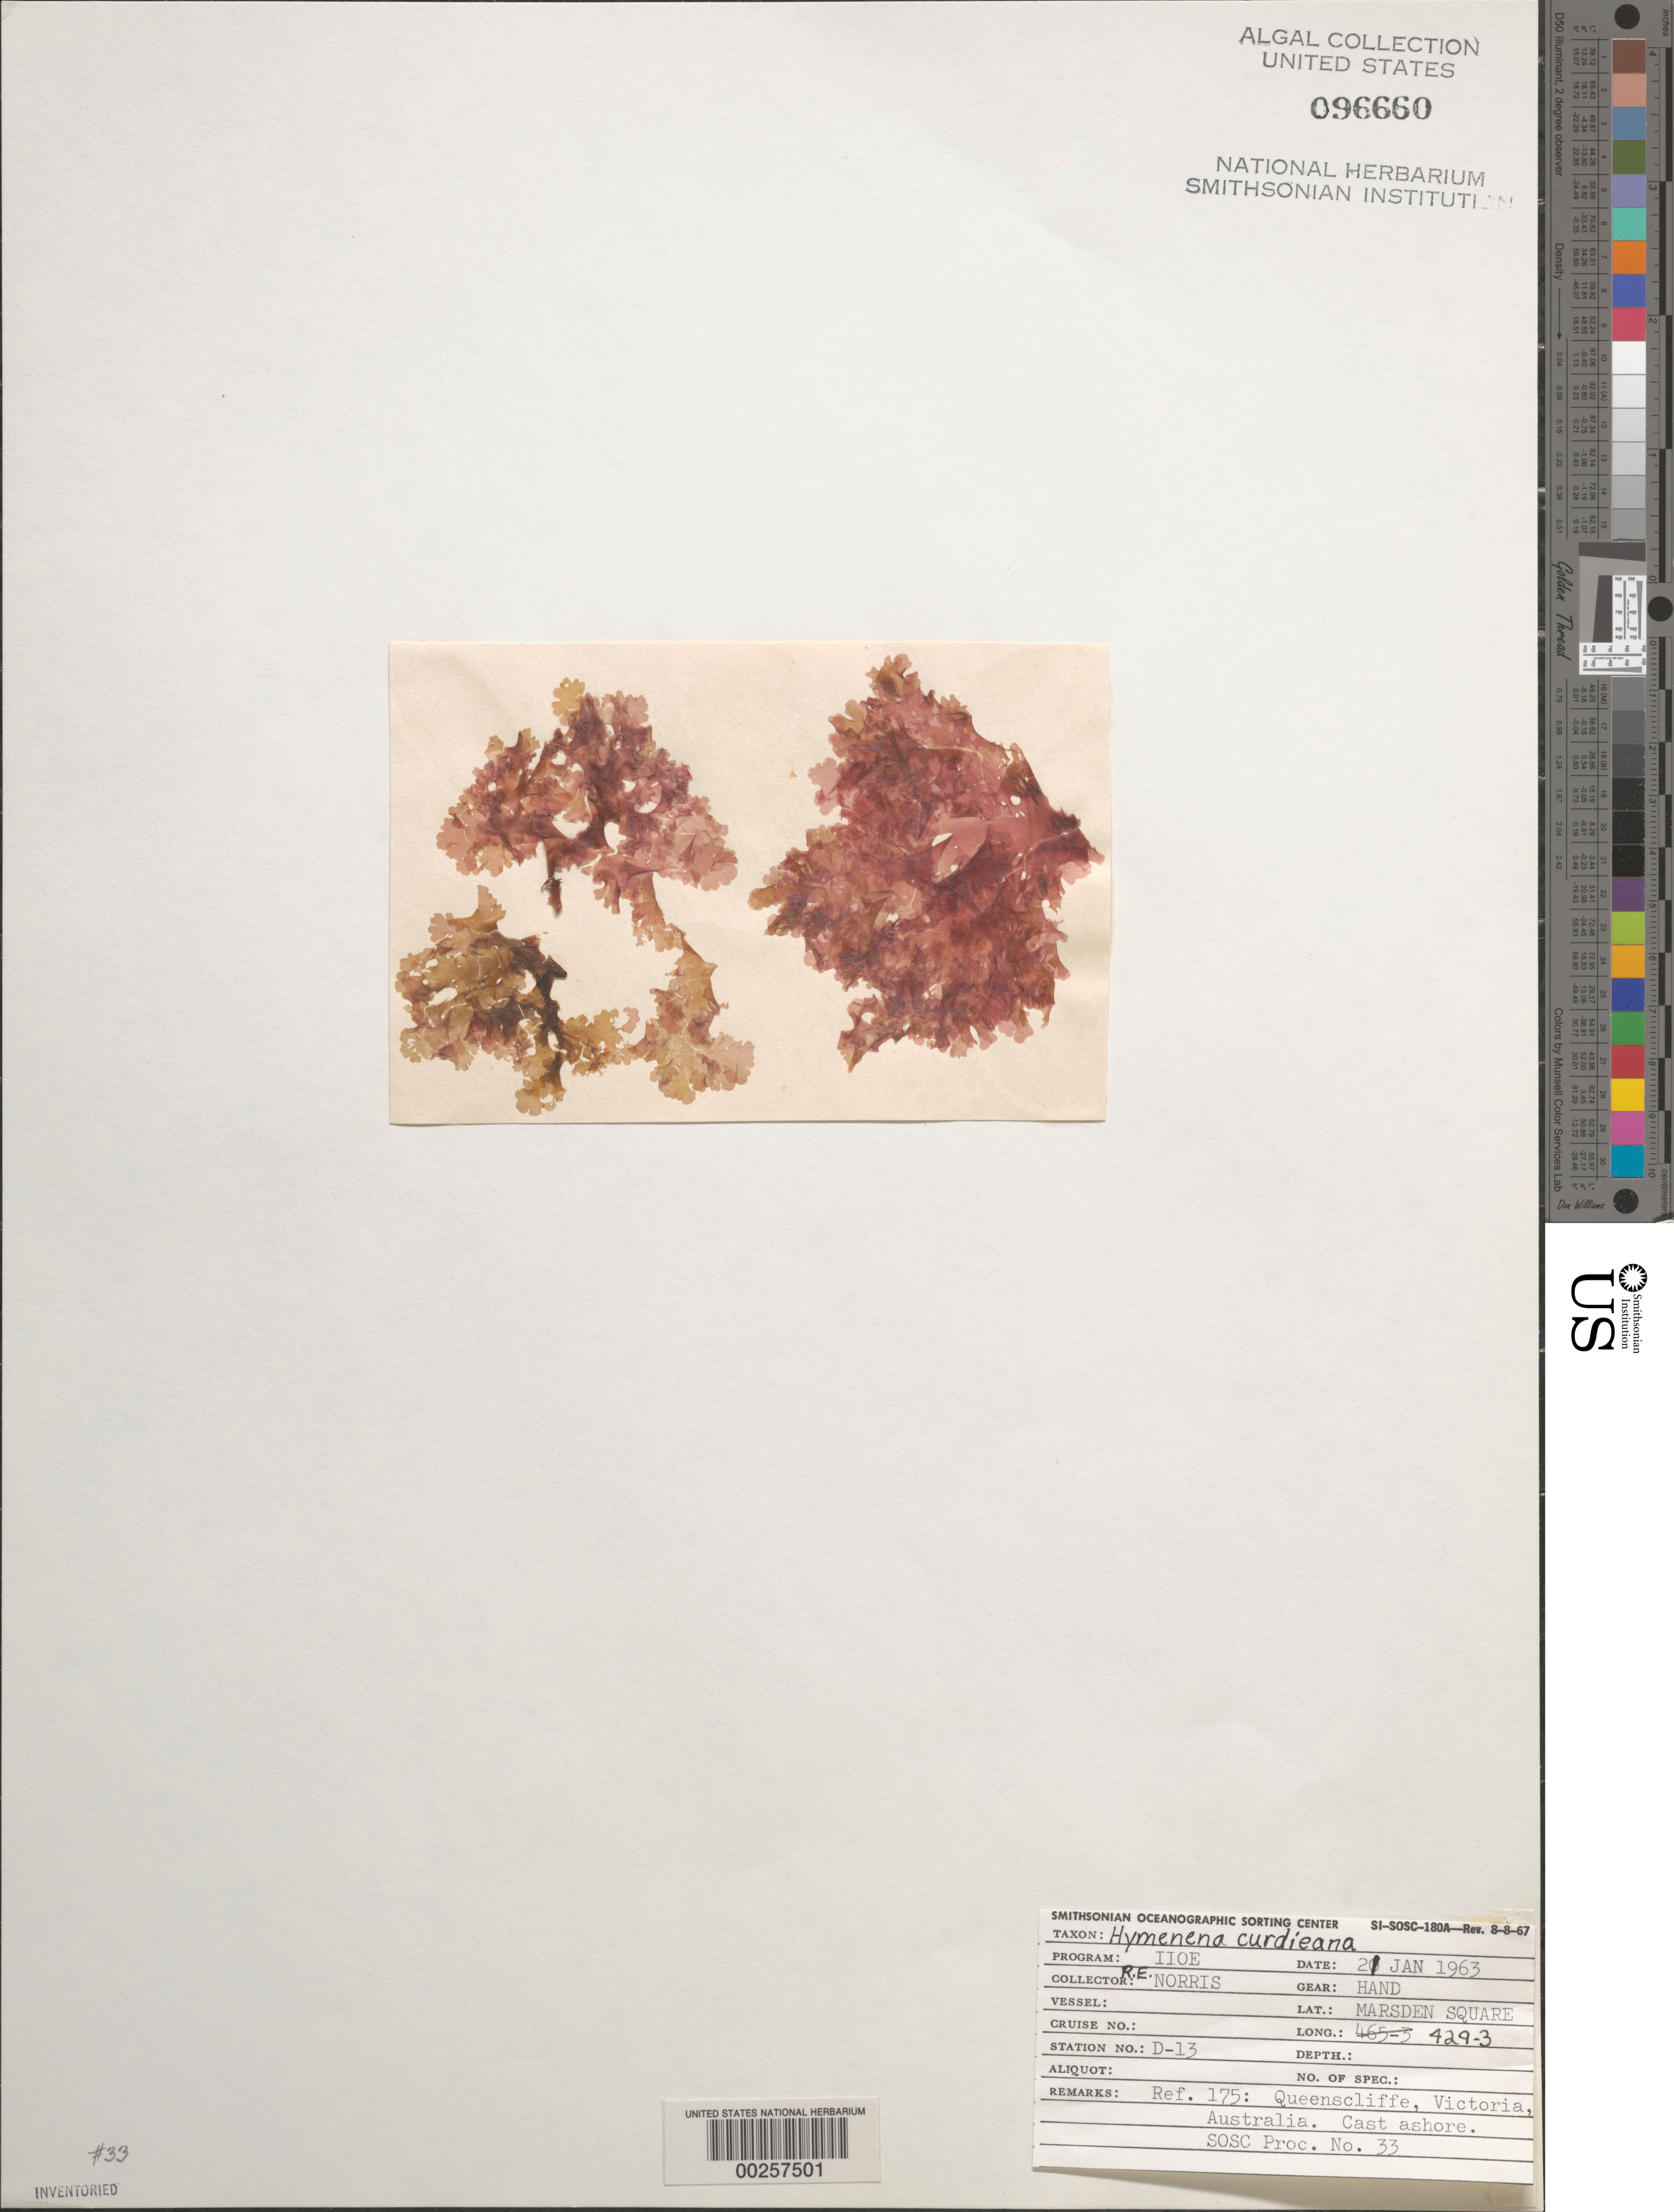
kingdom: Plantae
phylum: Rhodophyta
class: Florideophyceae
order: Ceramiales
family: Delesseriaceae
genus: Hymenena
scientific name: Hymenena curdieana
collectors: R. E. Norris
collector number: Station D-13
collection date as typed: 21 Jan 1963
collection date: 1963-01-21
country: Australia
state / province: Victoria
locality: Queenscliffe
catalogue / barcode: US 96660